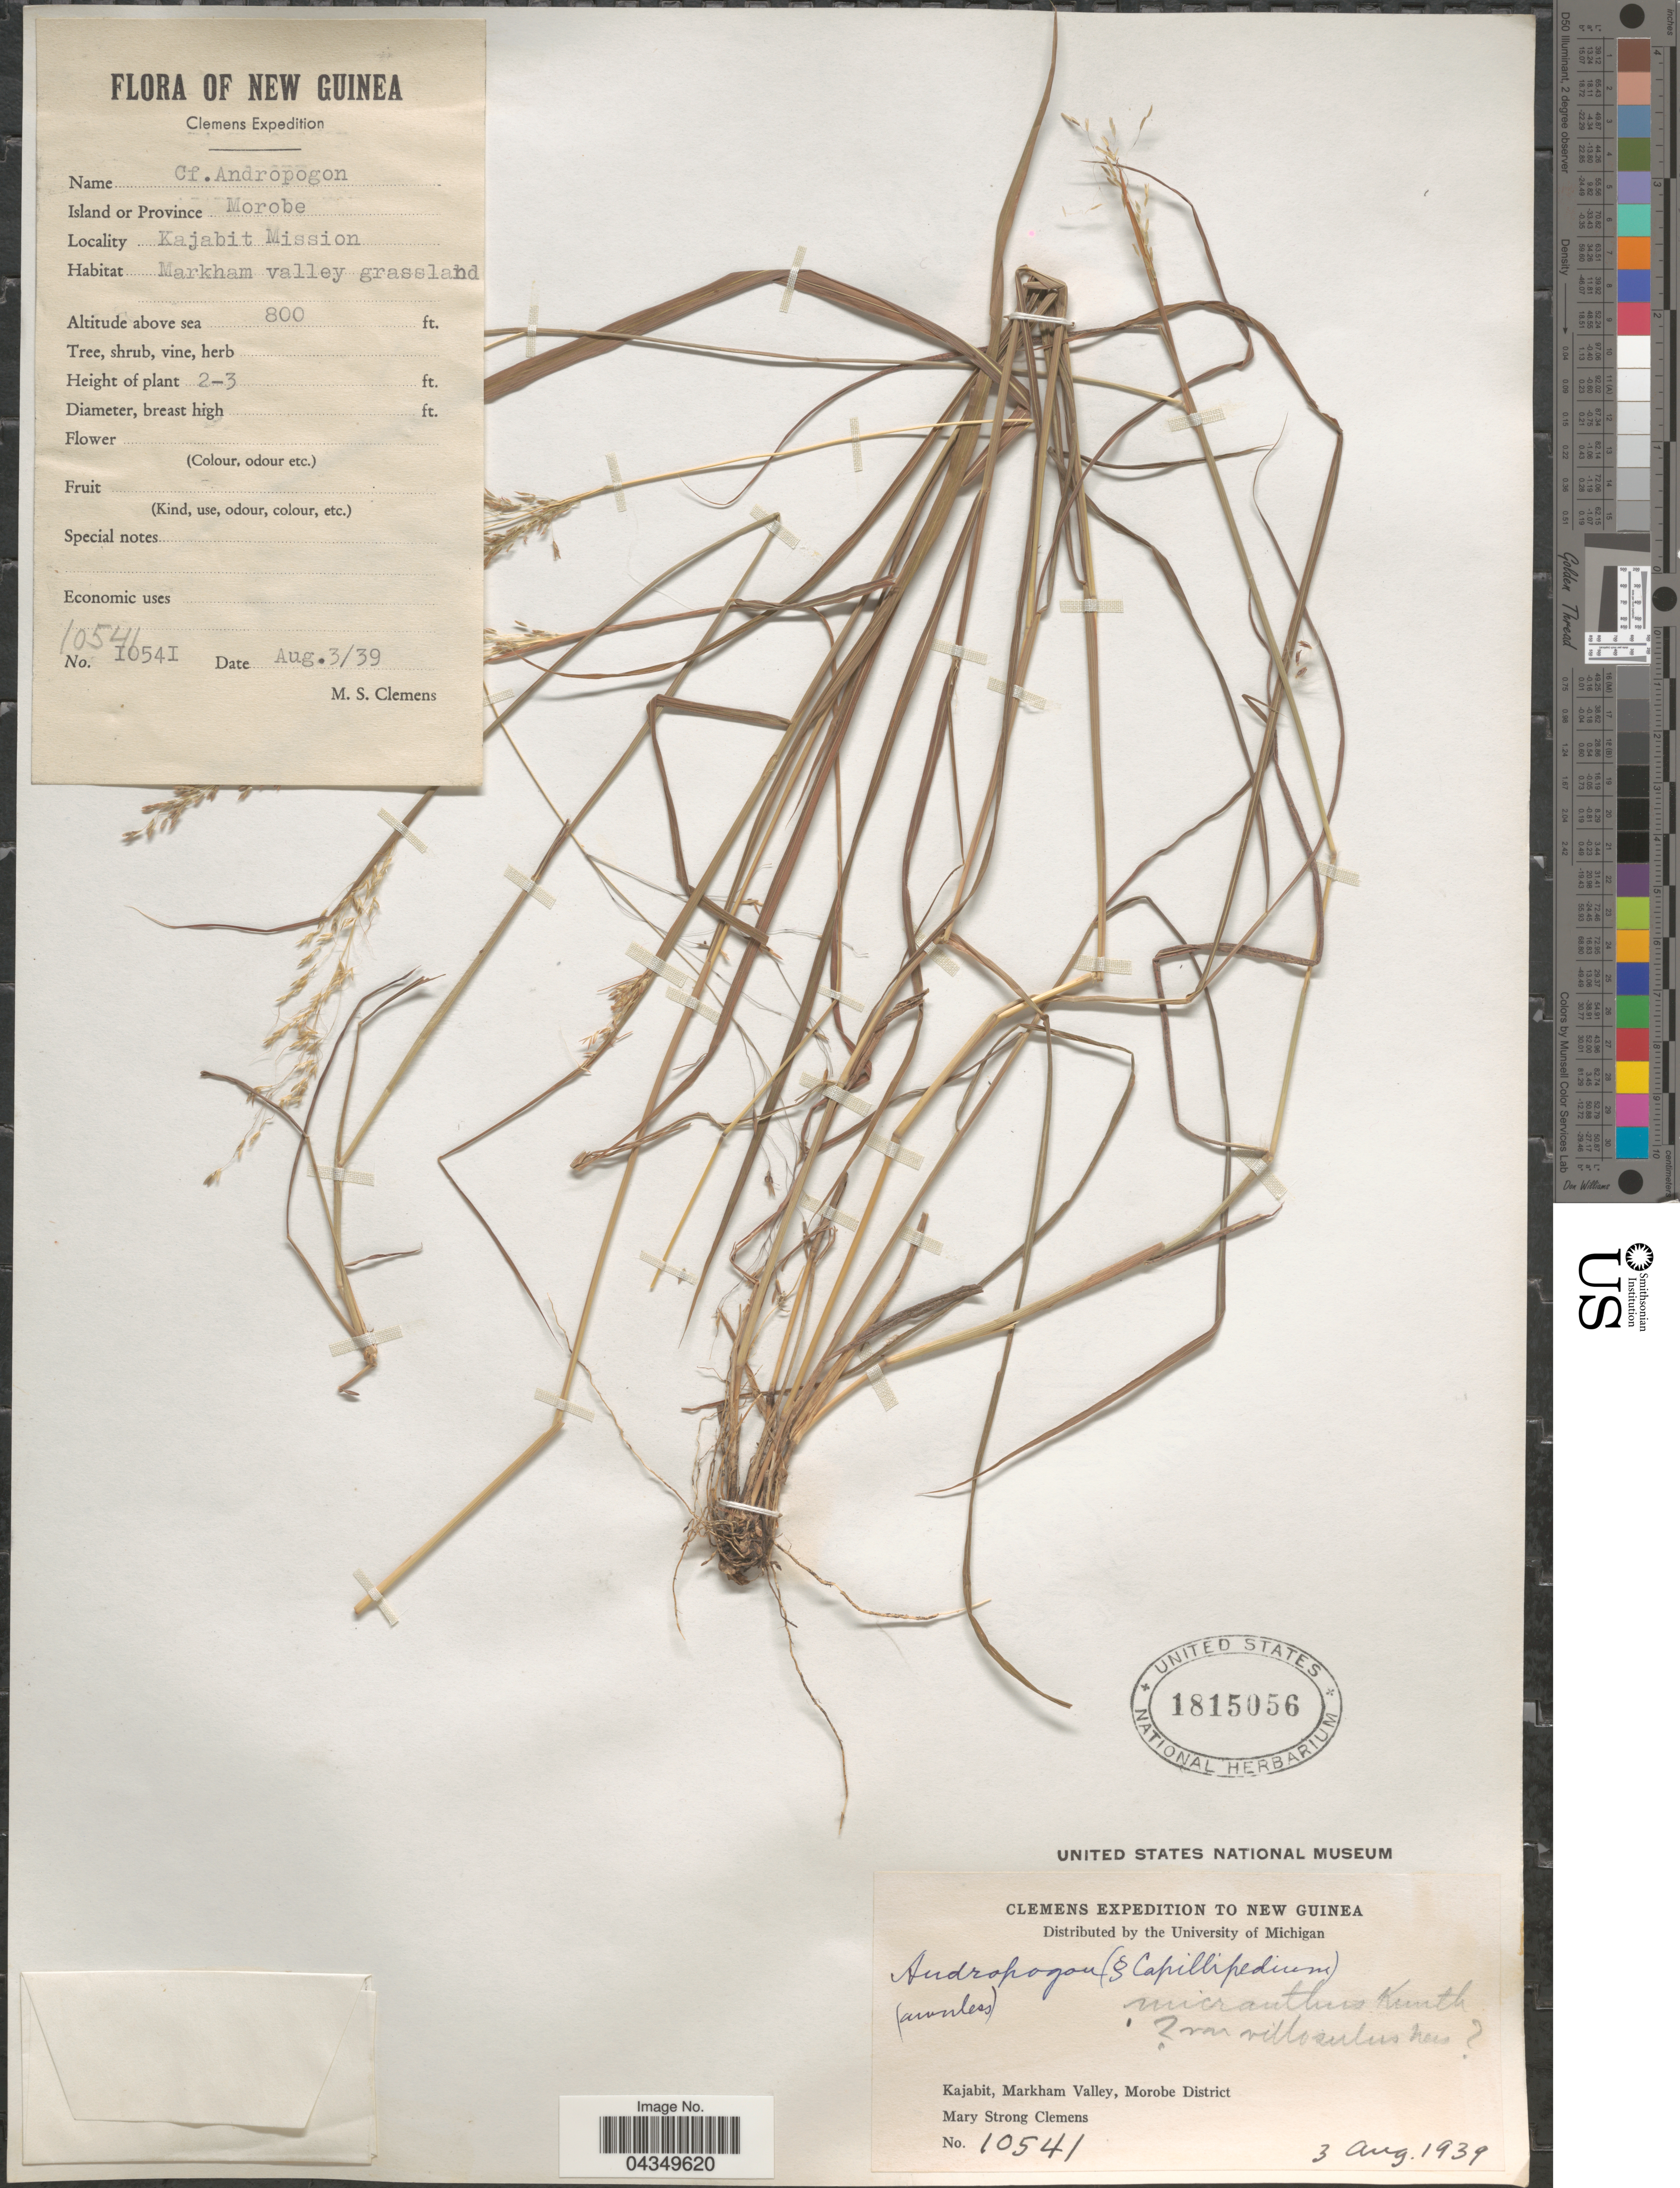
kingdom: Plantae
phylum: Tracheophyta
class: Liliopsida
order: Poales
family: Poaceae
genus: Capillipedium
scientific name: Capillipedium parviflorum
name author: (R. Br.) Stapf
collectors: M. S. Clemens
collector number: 10541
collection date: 1939-08-03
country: Papua New Guinea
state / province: Morobe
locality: New Guinea. Island or Province Morobe. Kajabit Mission. Clemens Expedition to New Guinea. Kajabit, Markham Valley, Morobe District.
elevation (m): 244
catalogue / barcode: US 1815056